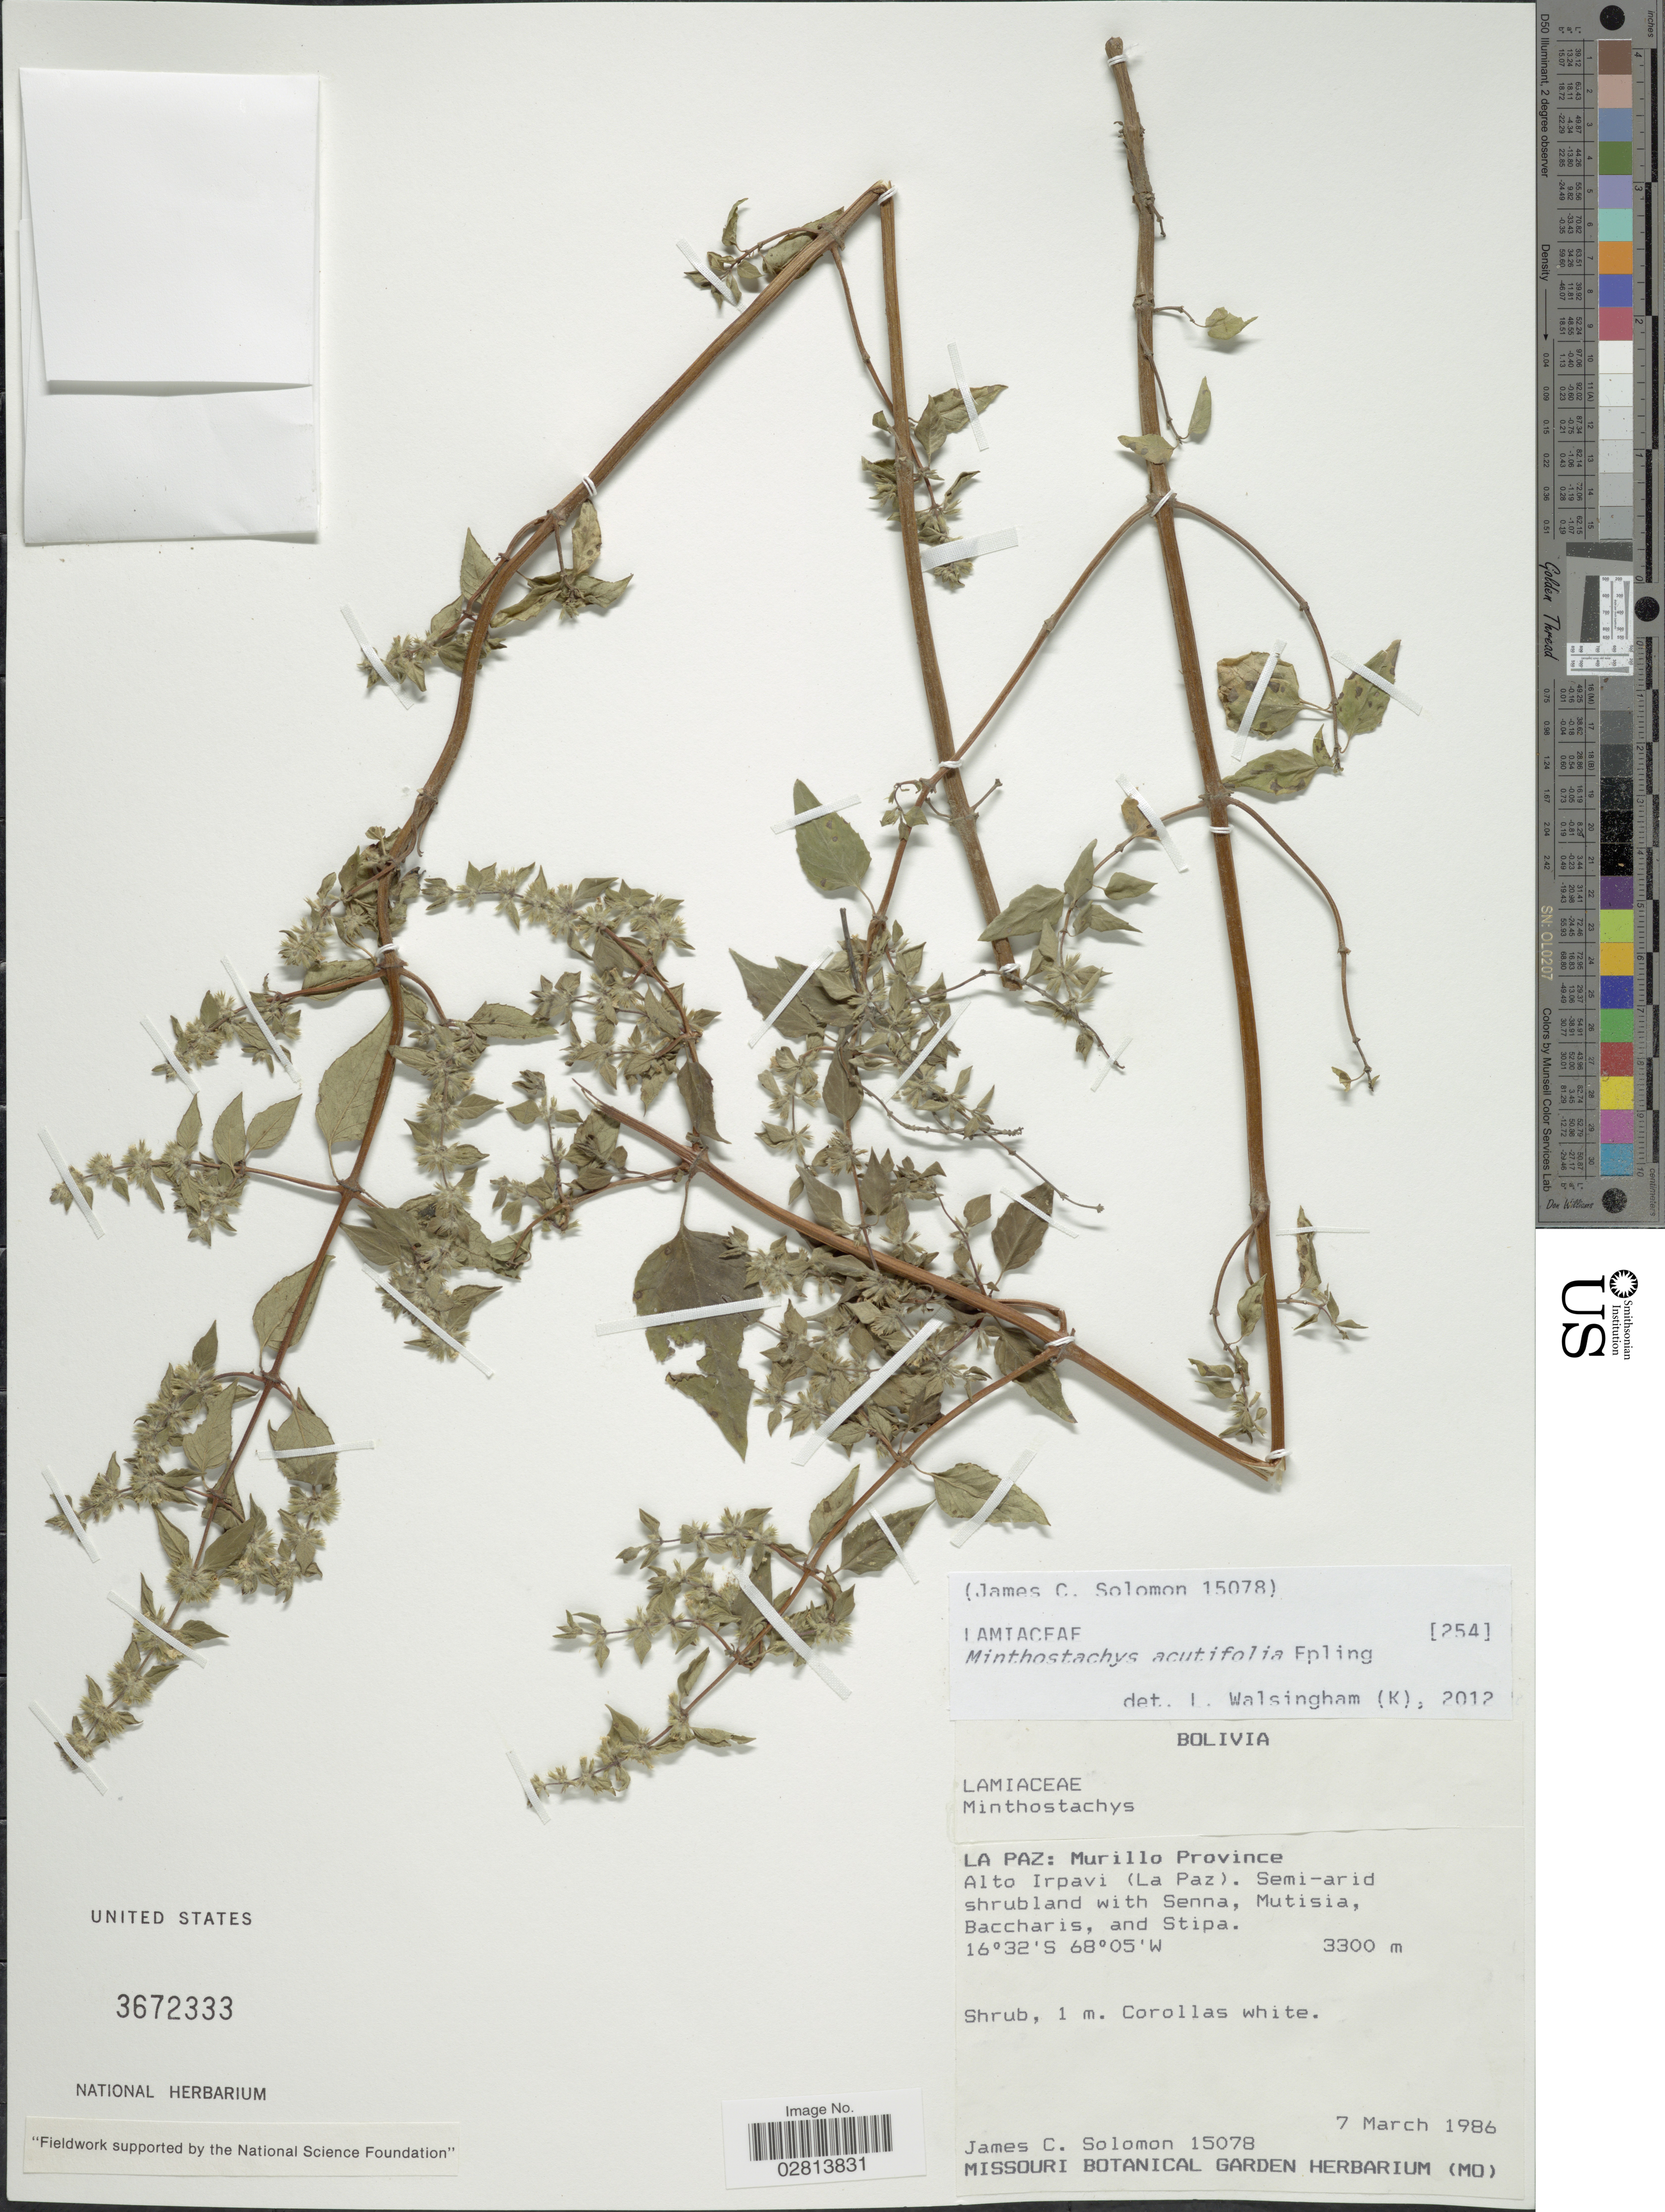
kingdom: Plantae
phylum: Tracheophyta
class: Magnoliopsida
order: Lamiales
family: Lamiaceae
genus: Minthostachys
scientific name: Minthostachys acutifolia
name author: Epling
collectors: J. C. Solomon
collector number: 15078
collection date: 1986-03-07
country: Bolivia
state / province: La Paz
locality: Murillo Province, Alto Irpavi (La Paz).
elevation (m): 3300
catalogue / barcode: US 3672333